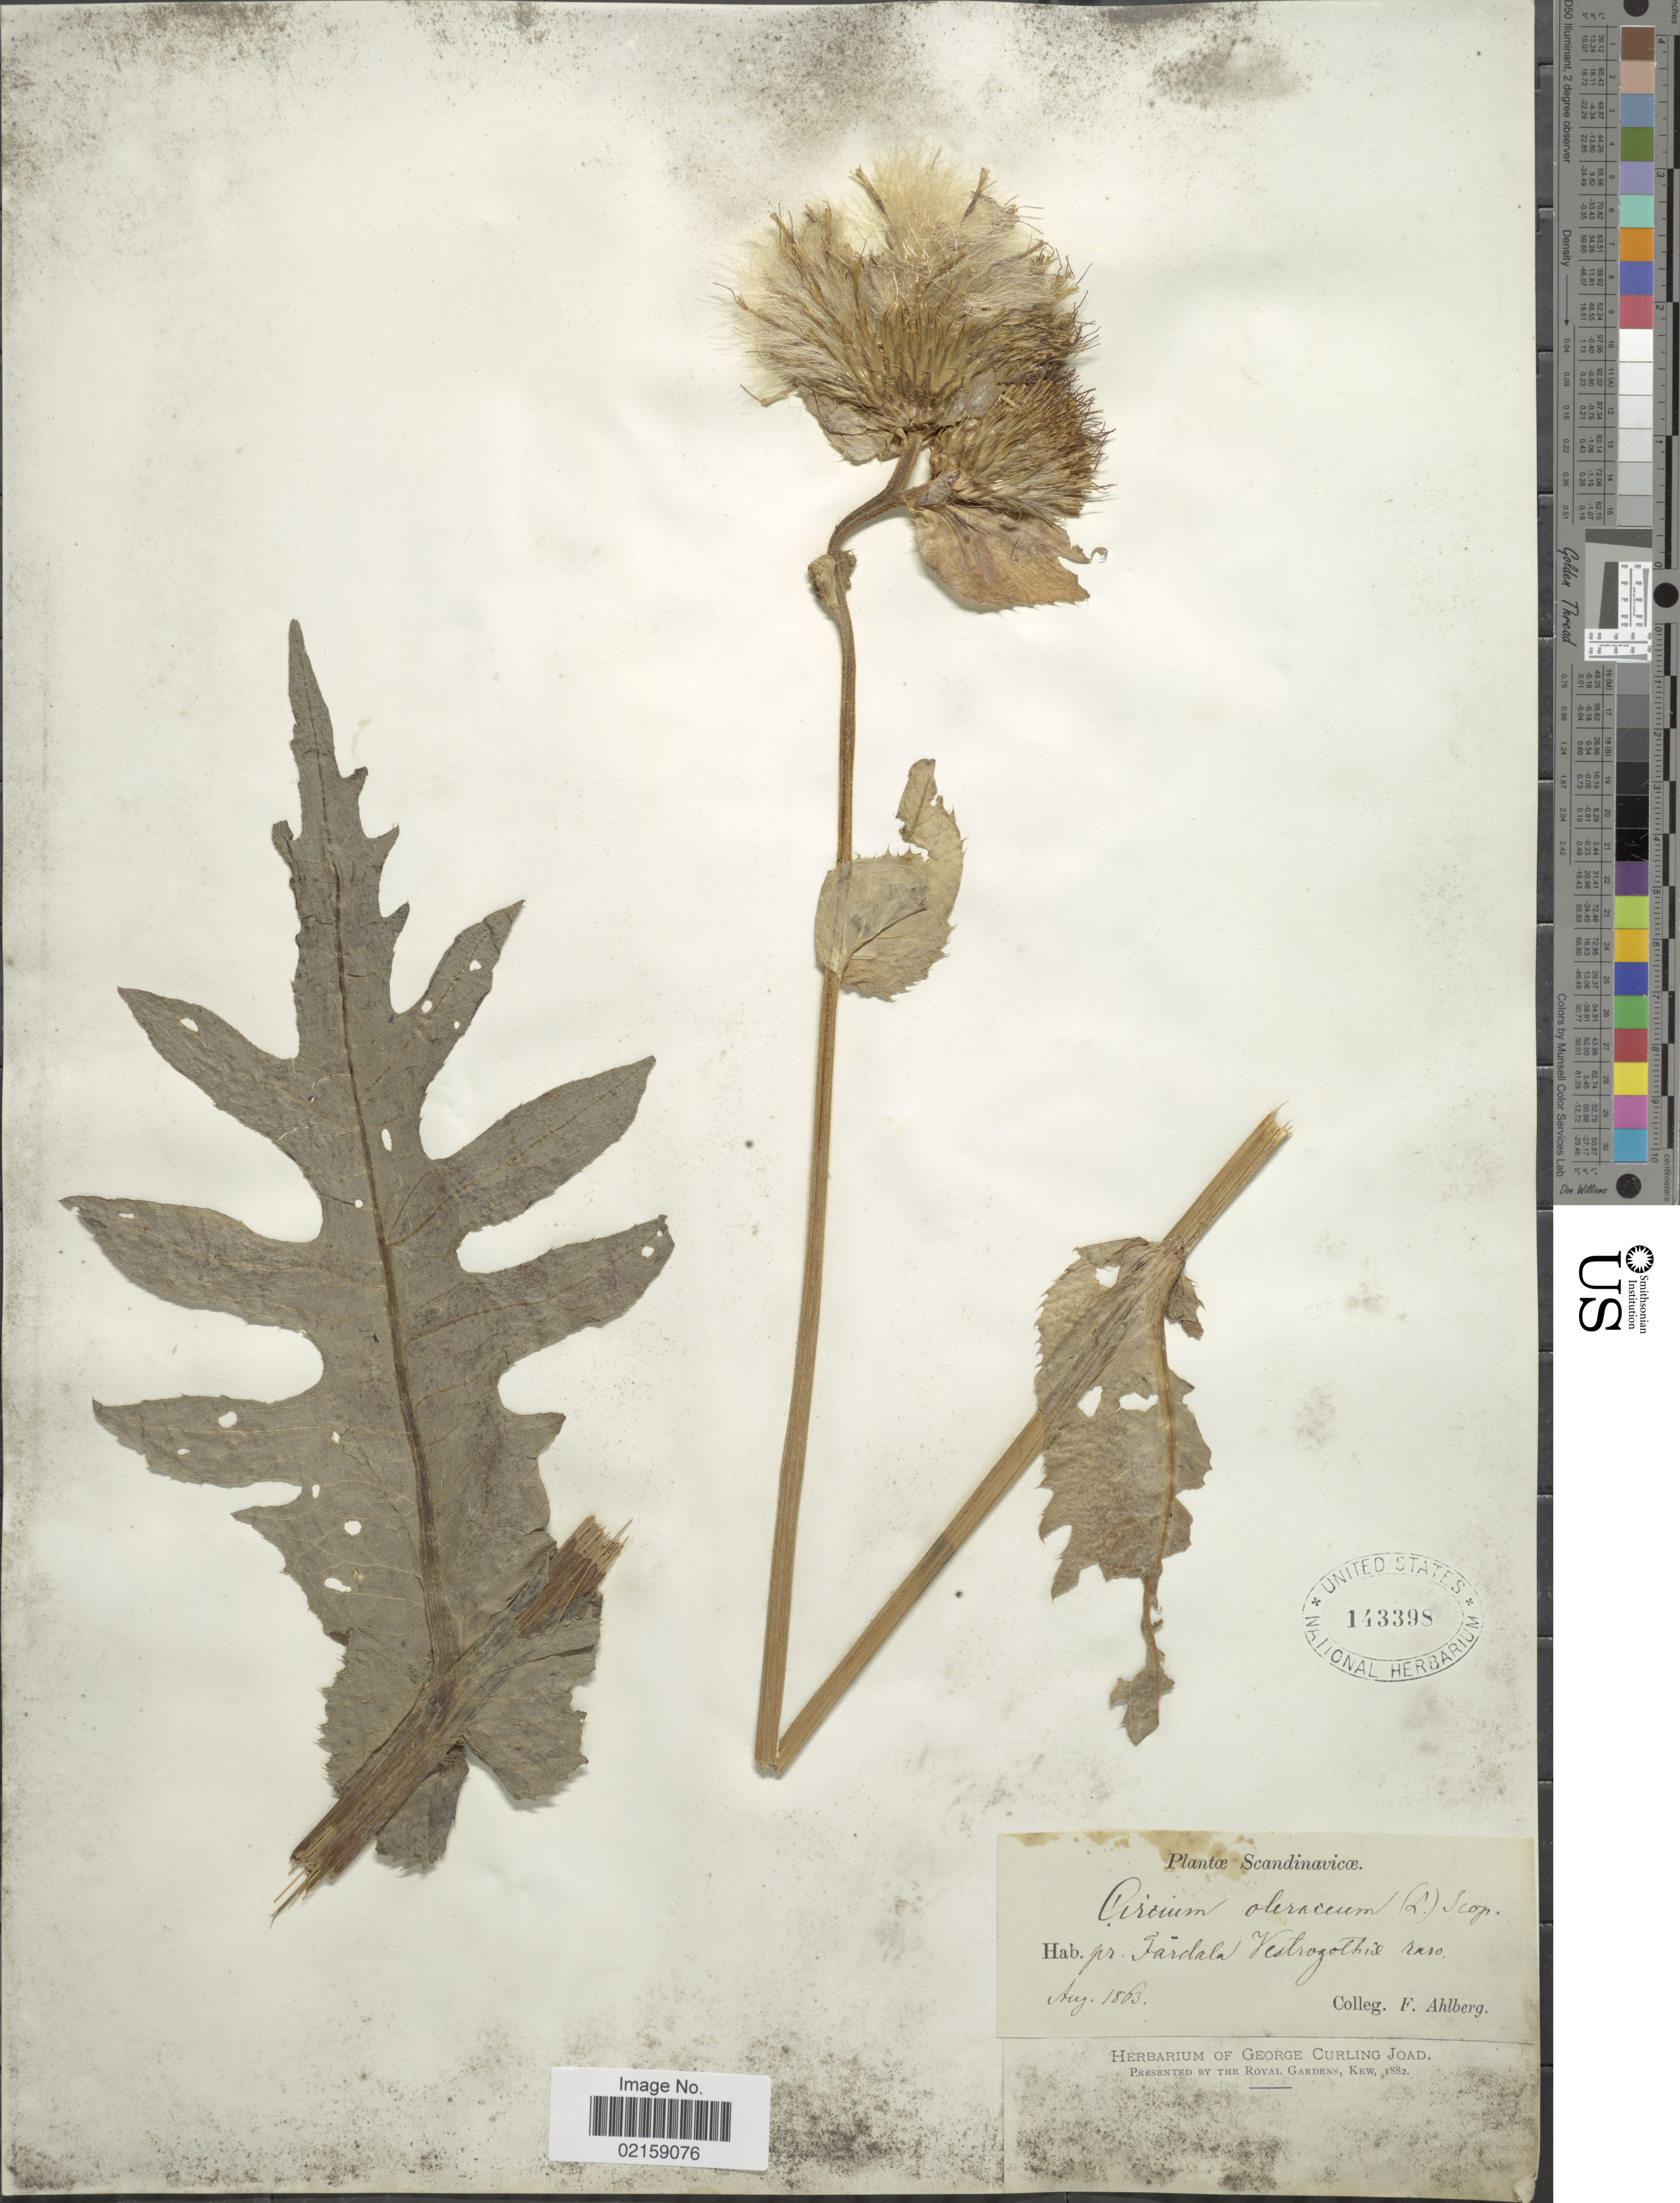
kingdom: Plantae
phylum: Tracheophyta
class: Magnoliopsida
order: Asterales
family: Asteraceae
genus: Cirsium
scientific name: Cirsium oleraceum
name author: (L.) Scop.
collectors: F. Ahlberg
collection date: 1863-08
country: Sweden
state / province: Västra Götaland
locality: Scandinavicae, pr. Fardala Vestrogothia raro [Scandinavia, near Fårdala, Västergötland, rare]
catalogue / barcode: US 143398